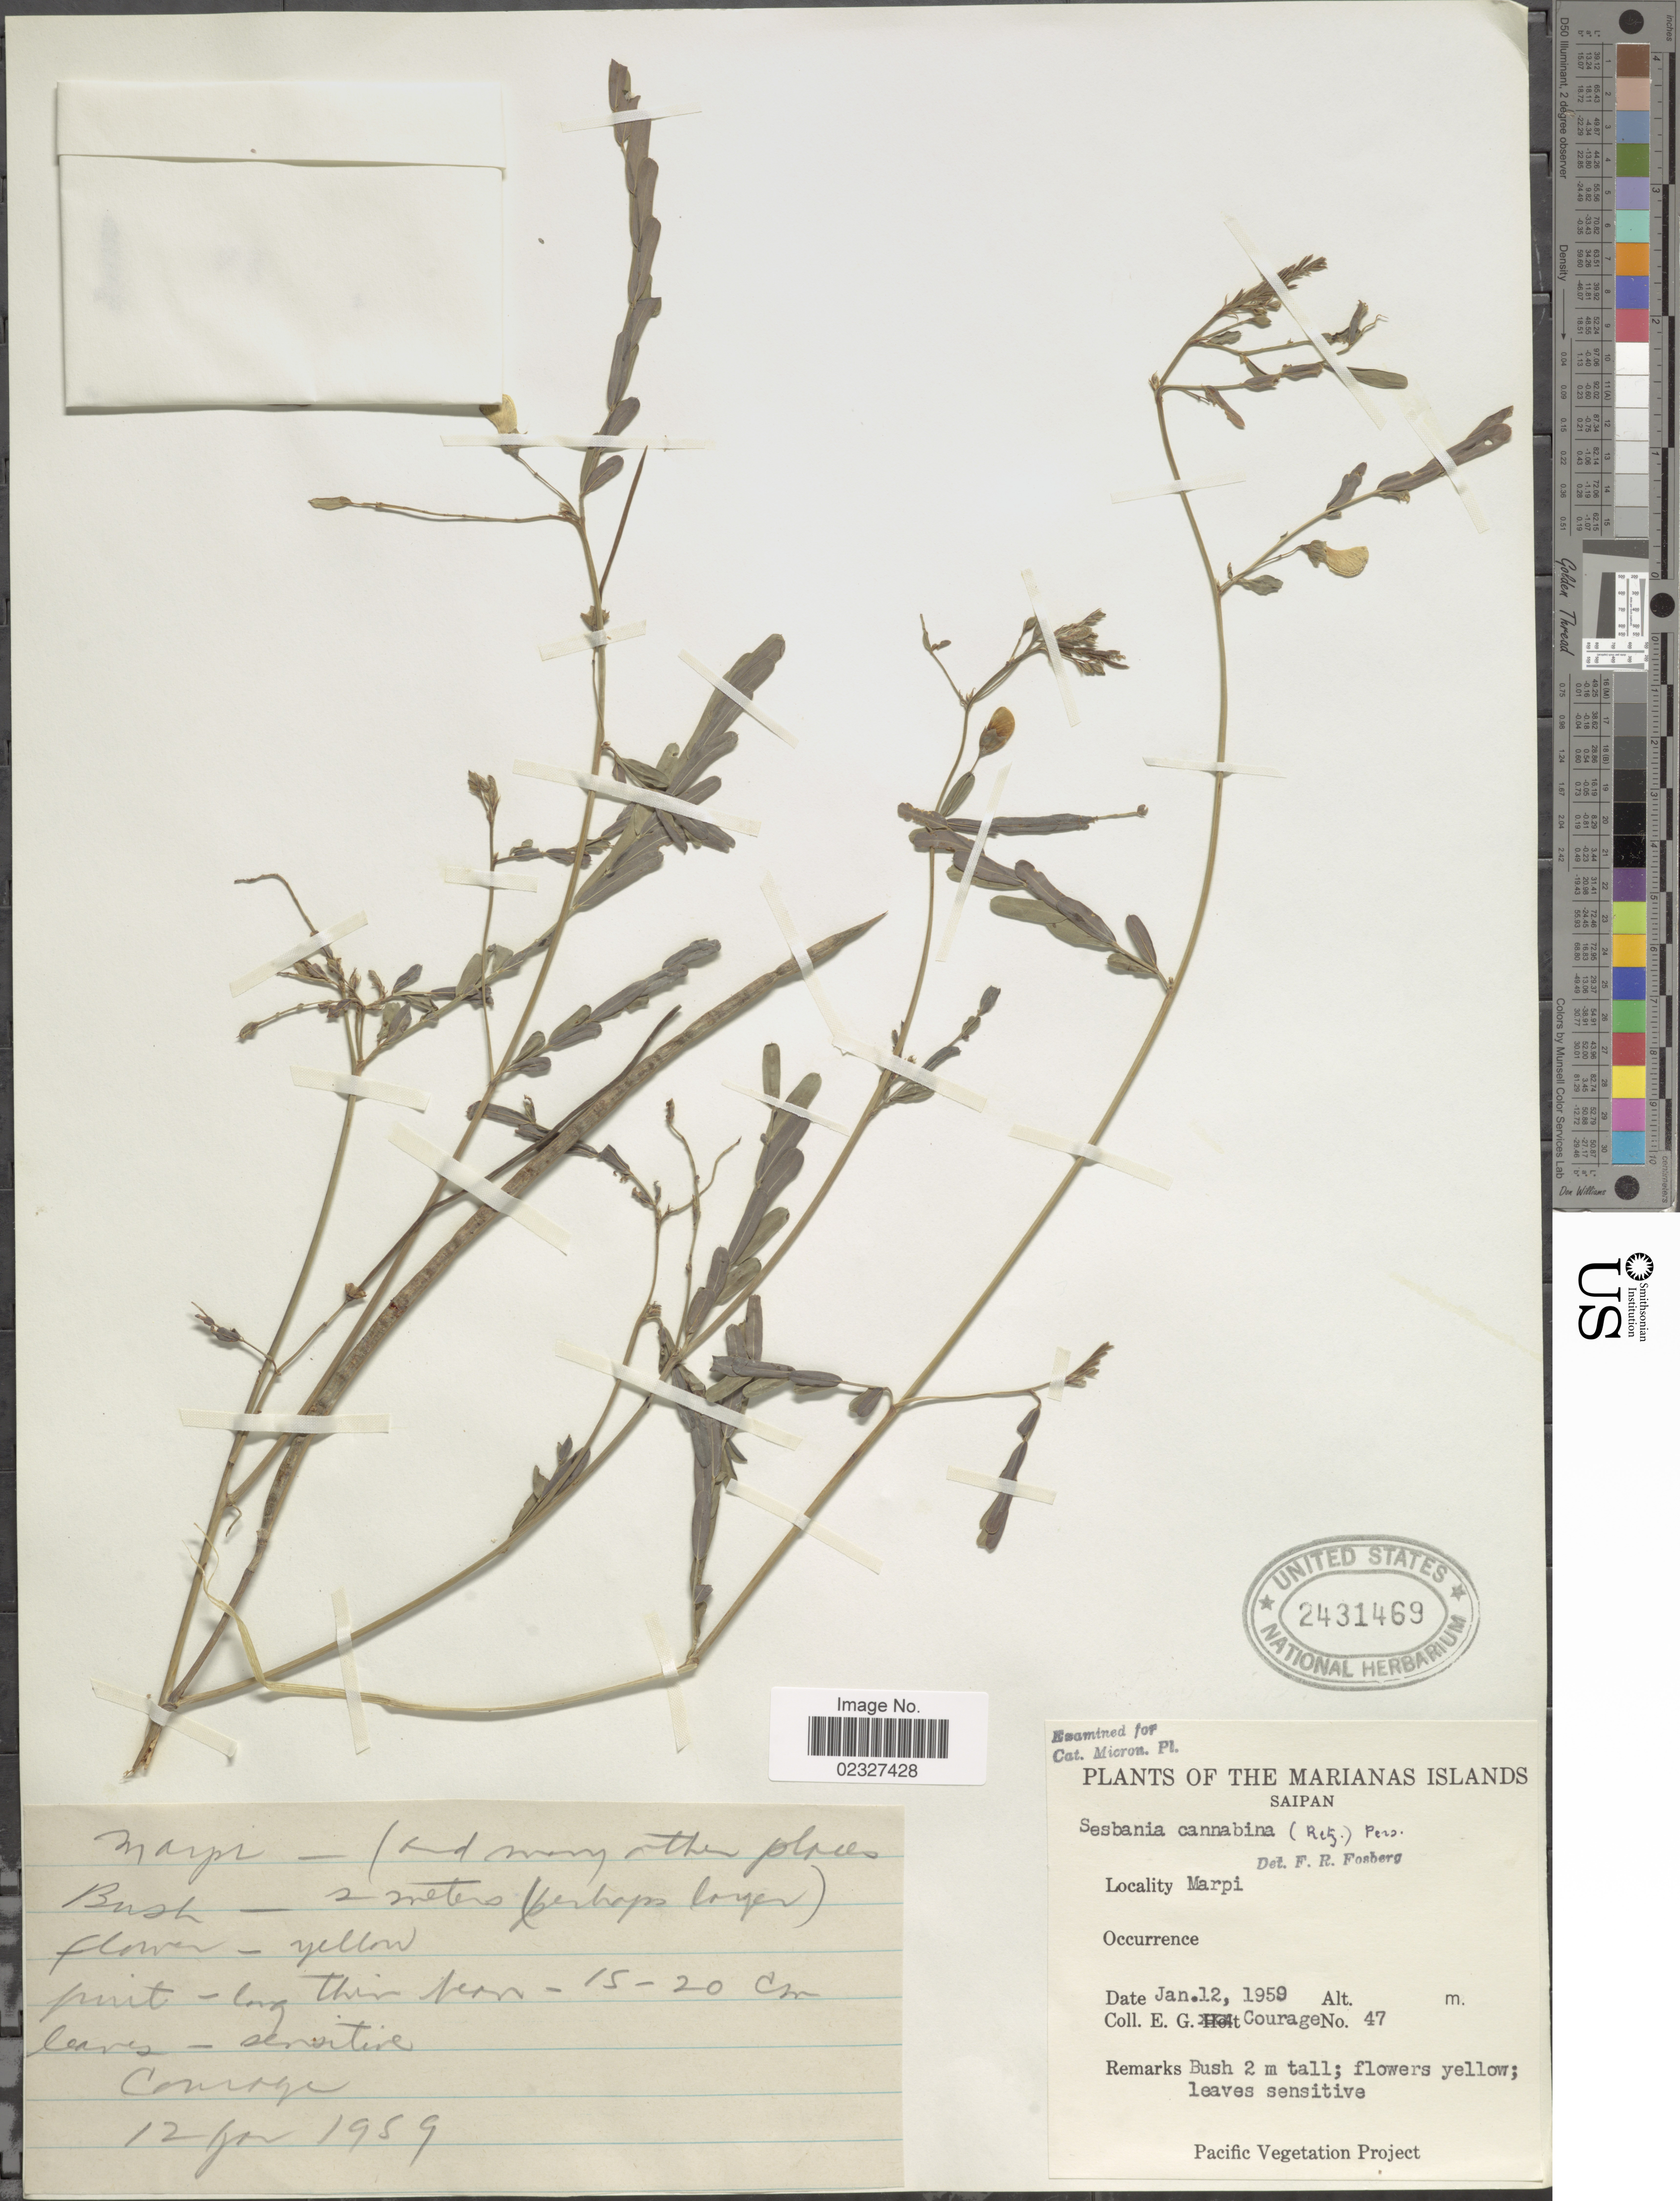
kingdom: Plantae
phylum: Tracheophyta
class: Magnoliopsida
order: Fabales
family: Fabaceae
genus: Sesbania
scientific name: Sesbania cannabina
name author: (Retz.) Poir.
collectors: E. Courage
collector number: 47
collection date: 1959-01-12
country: Northern Mariana Islands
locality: Marianas Islands, Saipan, Marpi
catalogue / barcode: US 2431469